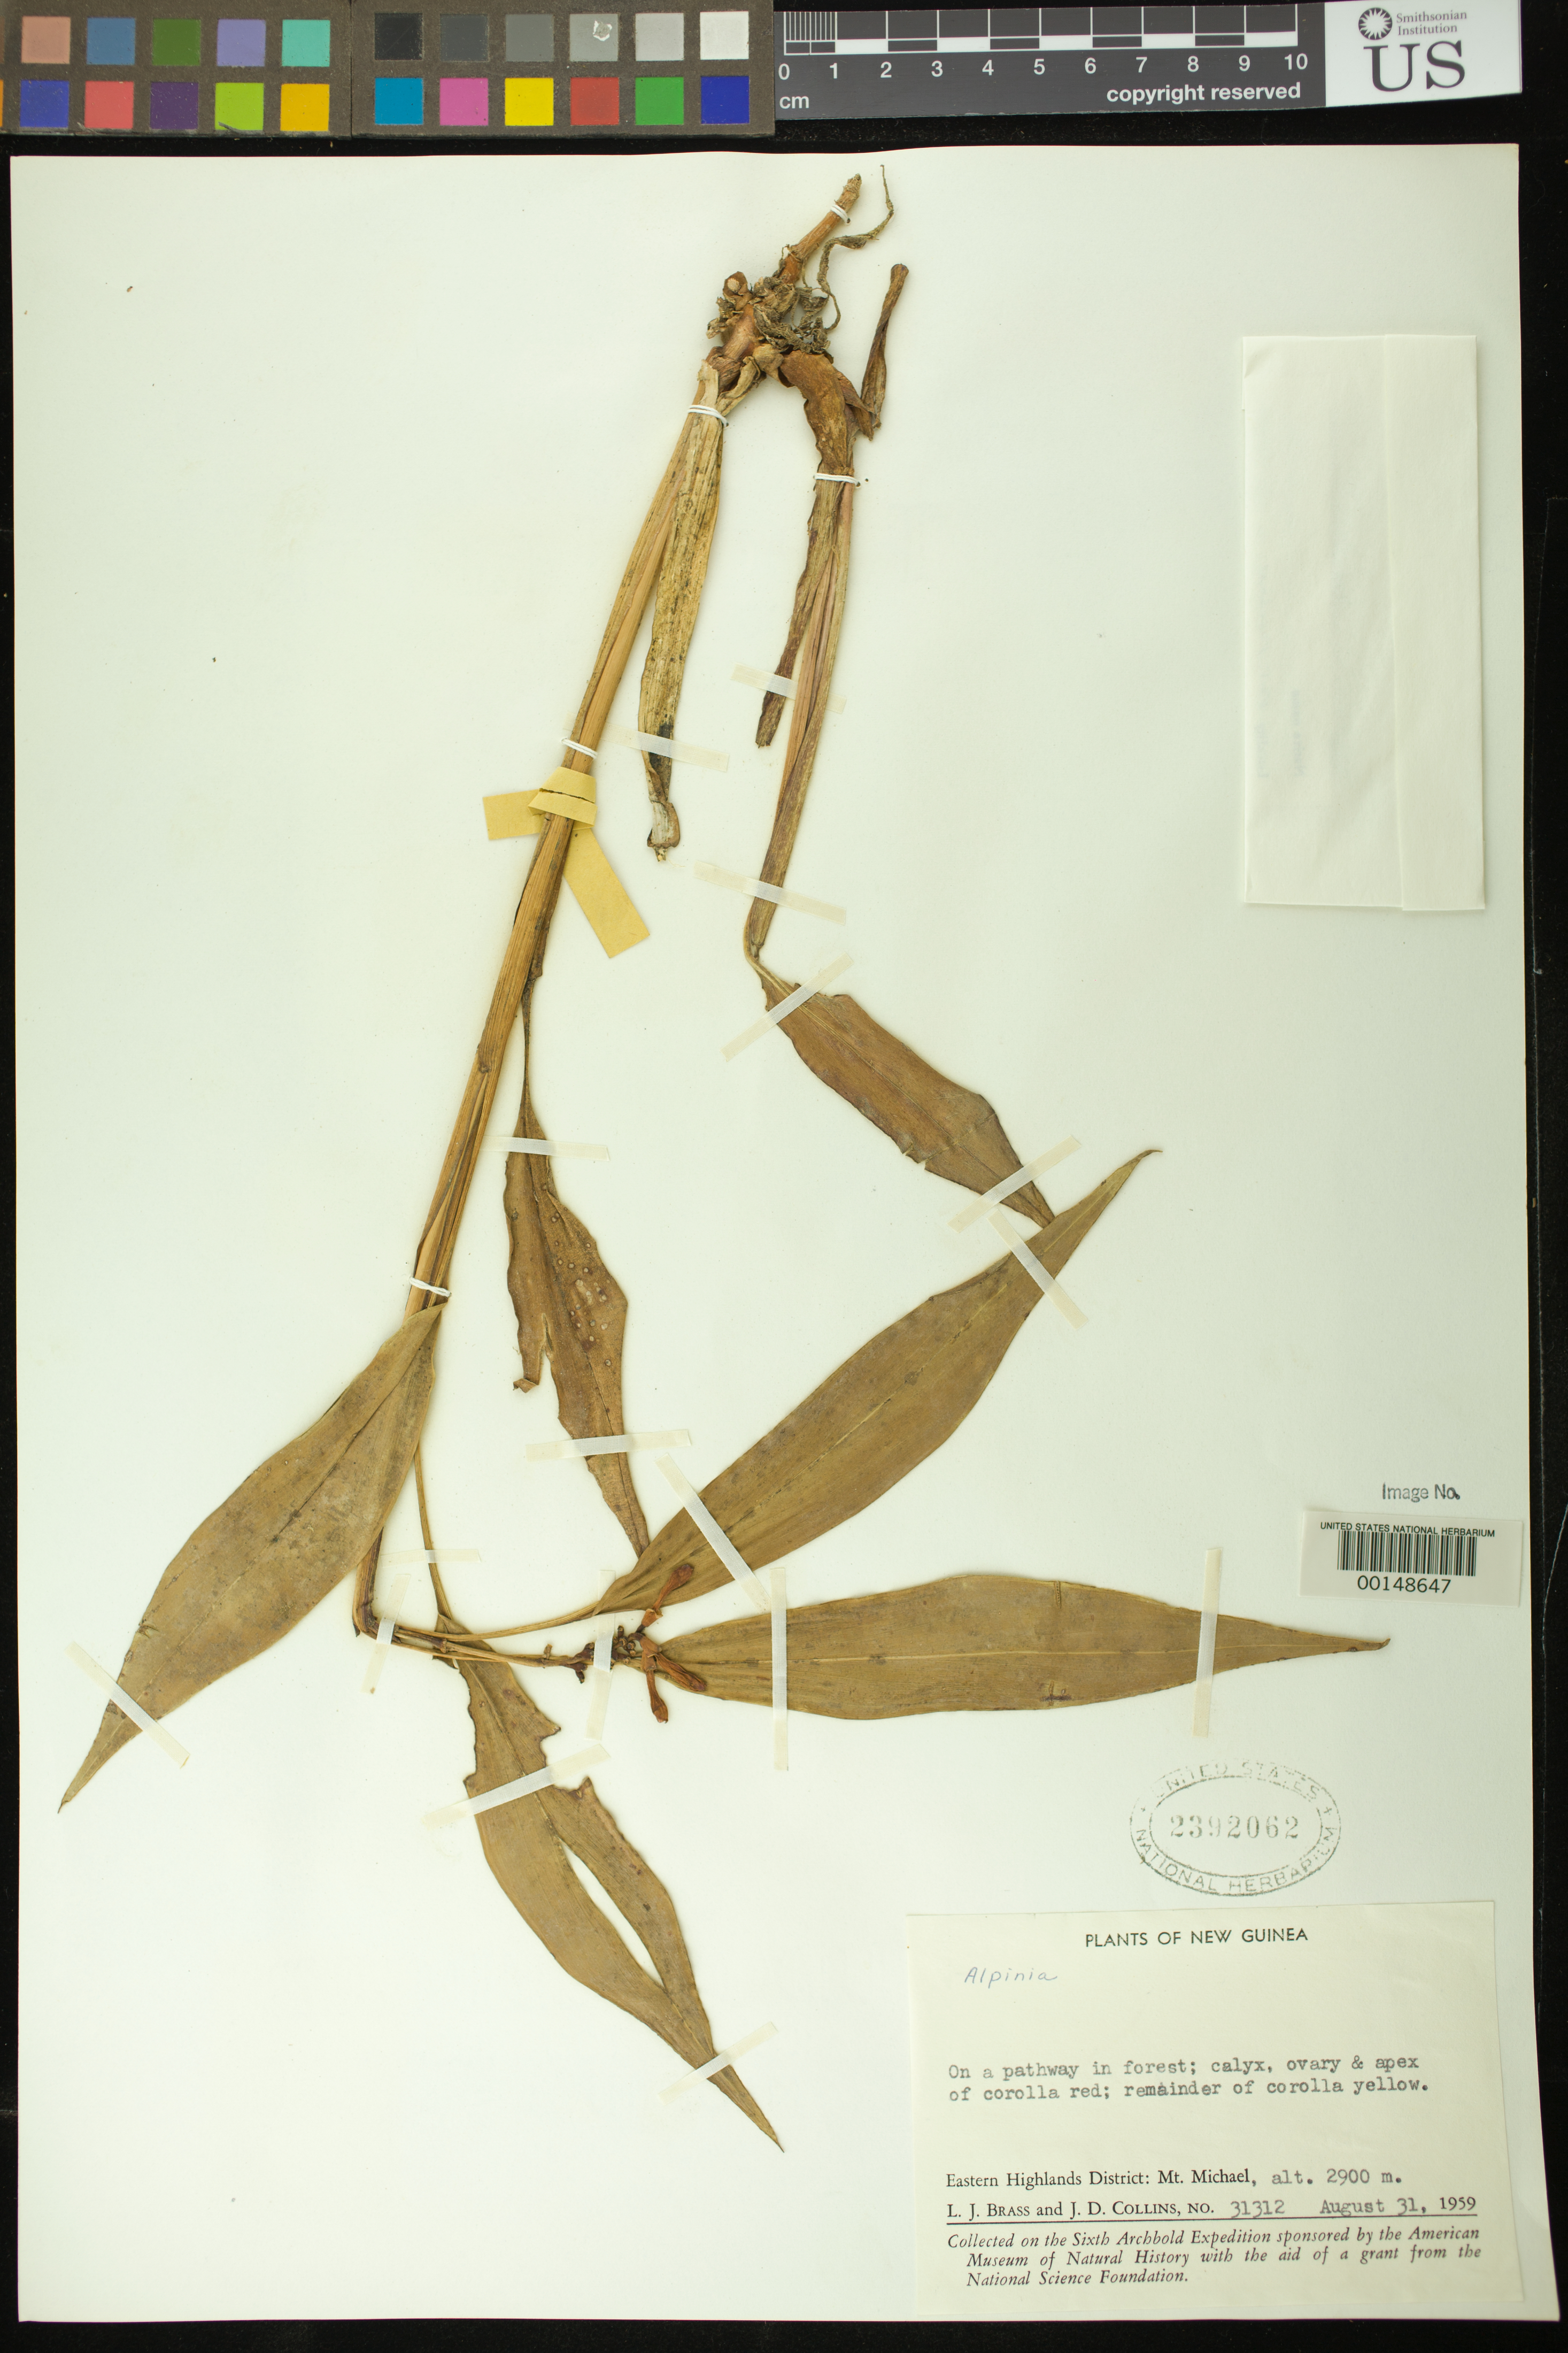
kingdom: Plantae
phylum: Tracheophyta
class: Liliopsida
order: Zingiberales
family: Zingiberaceae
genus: Alpinia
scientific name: Alpinia sp.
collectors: L. J. Brass & J. Collins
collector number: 31312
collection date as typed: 31 Aug 1959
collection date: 1959-08-31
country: Papua New Guinea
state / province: Eastern Highlands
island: New Guinea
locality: Mt. michael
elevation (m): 2900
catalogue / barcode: US 2392062